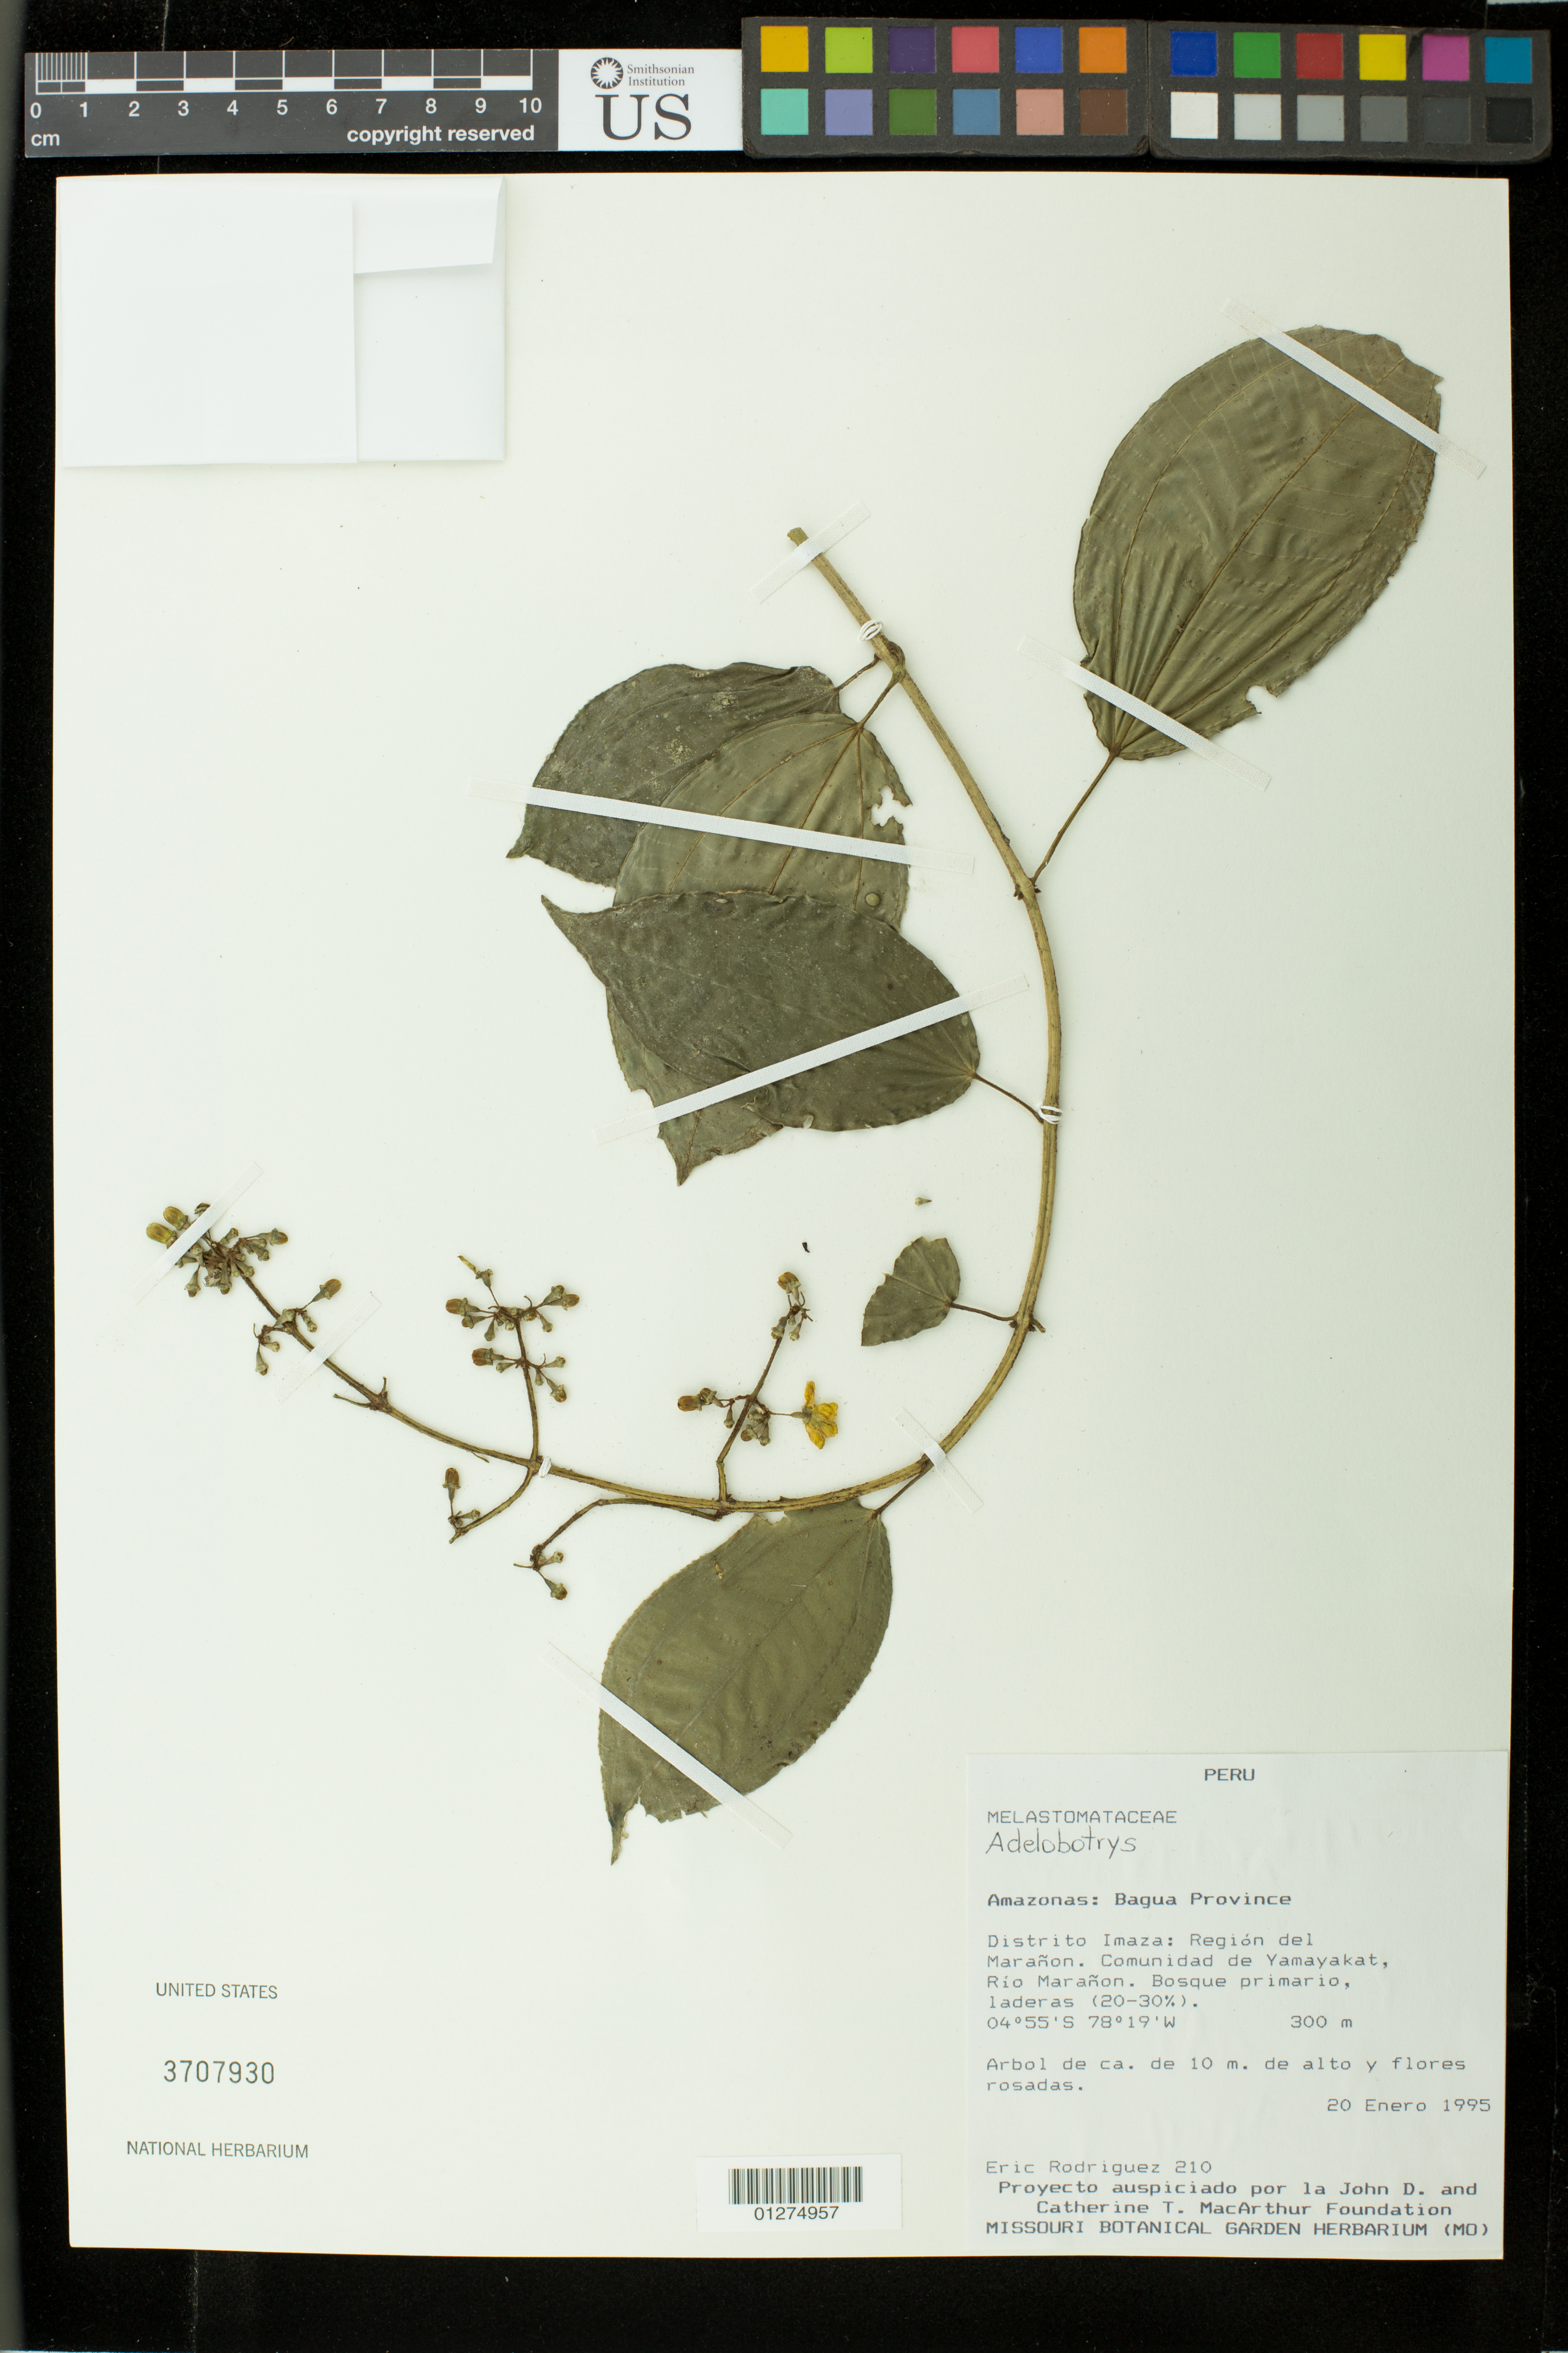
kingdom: Plantae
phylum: Tracheophyta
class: Magnoliopsida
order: Myrtales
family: Melastomataceae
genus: Adelobotrys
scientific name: Adelobotrys sp.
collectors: E. Rodriguez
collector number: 210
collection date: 1995-01-20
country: Peru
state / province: Amazonas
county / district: Bagua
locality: Distrito Imaza: Region del Marañón. Comindad de Yamayakat, Rio Marañón.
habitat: bosque primario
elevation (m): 300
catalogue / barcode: US 3707930